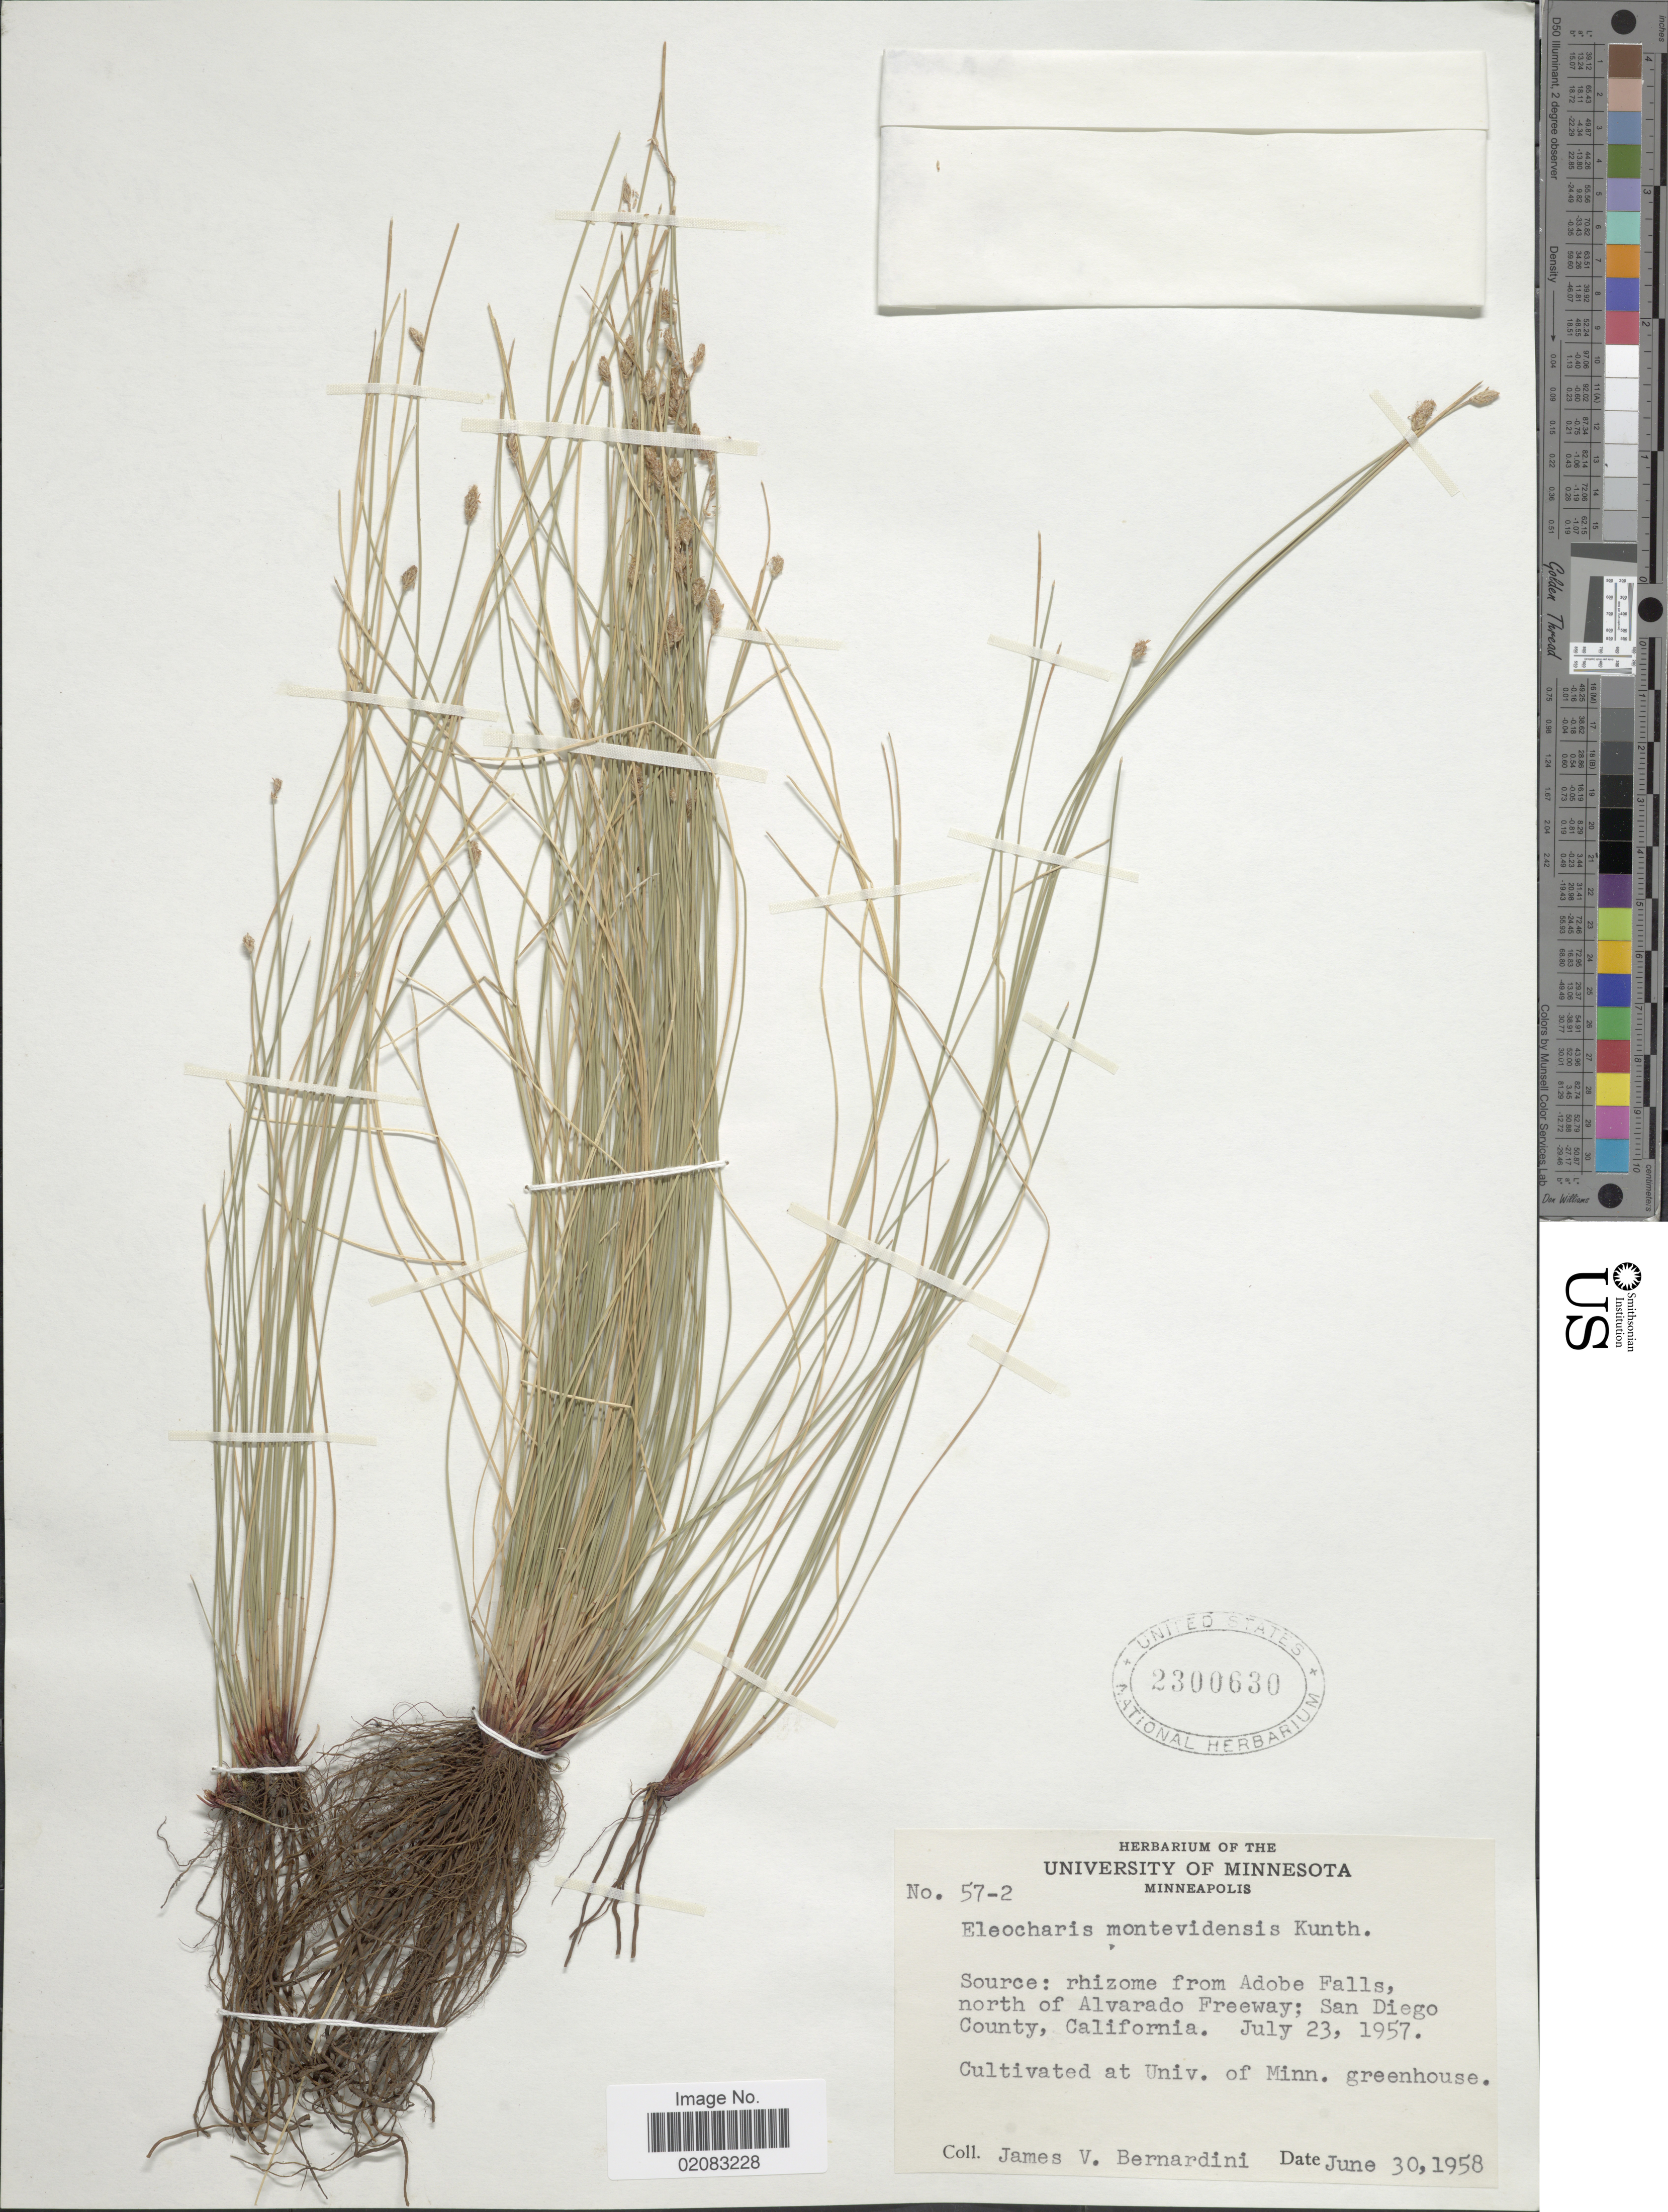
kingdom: Plantae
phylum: Tracheophyta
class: Liliopsida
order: Poales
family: Cyperaceae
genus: Eleocharis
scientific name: Eleocharis montevidensis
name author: Kunth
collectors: J. Bernardini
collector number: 57-2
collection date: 1958-06-30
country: United States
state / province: California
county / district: San Diego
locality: Source: rhizome from Adobe Falls, north of Alvarado Freeway; San Diego County, Cultivated at Univ of Minn greenhouse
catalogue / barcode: US 2300630